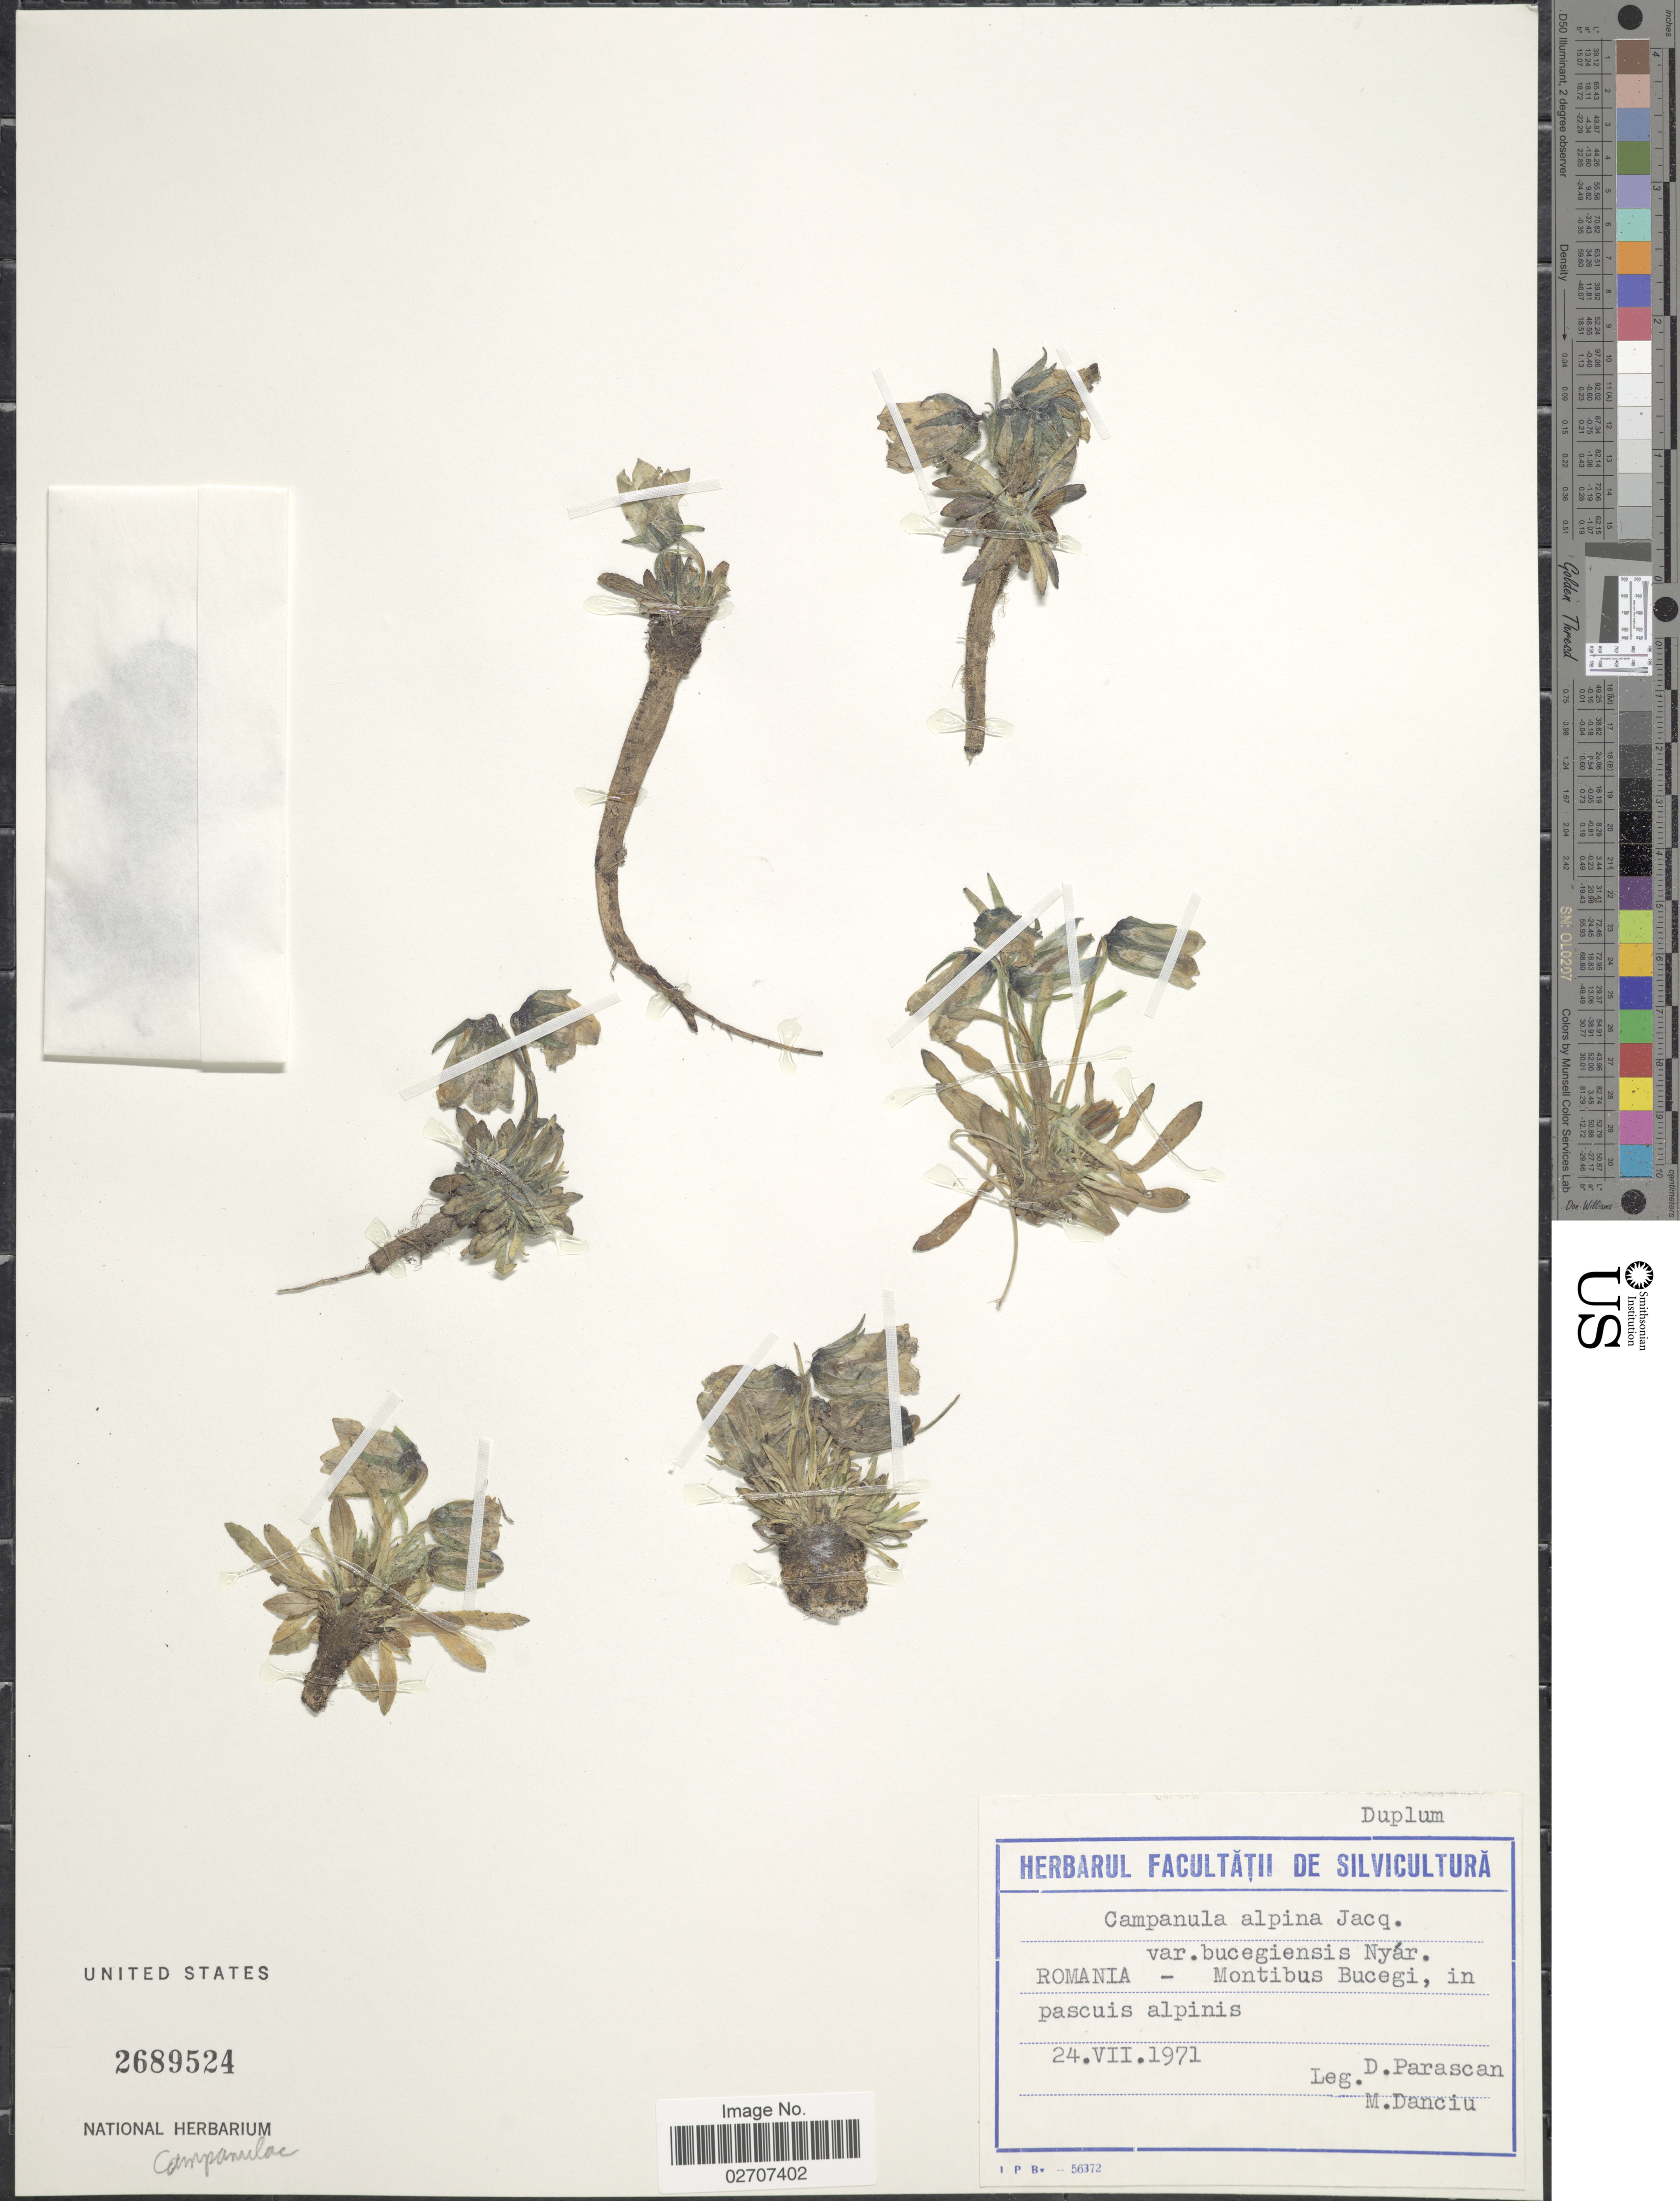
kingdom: Plantae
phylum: Tracheophyta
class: Magnoliopsida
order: Asterales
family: Campanulaceae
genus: Campanula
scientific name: Campanula alpina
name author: Jacq.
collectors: D. Parascan & M. Danciu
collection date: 1971-07-24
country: Romania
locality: Montibus Bucegi, in pascuis alpinis.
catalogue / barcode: US 2689524